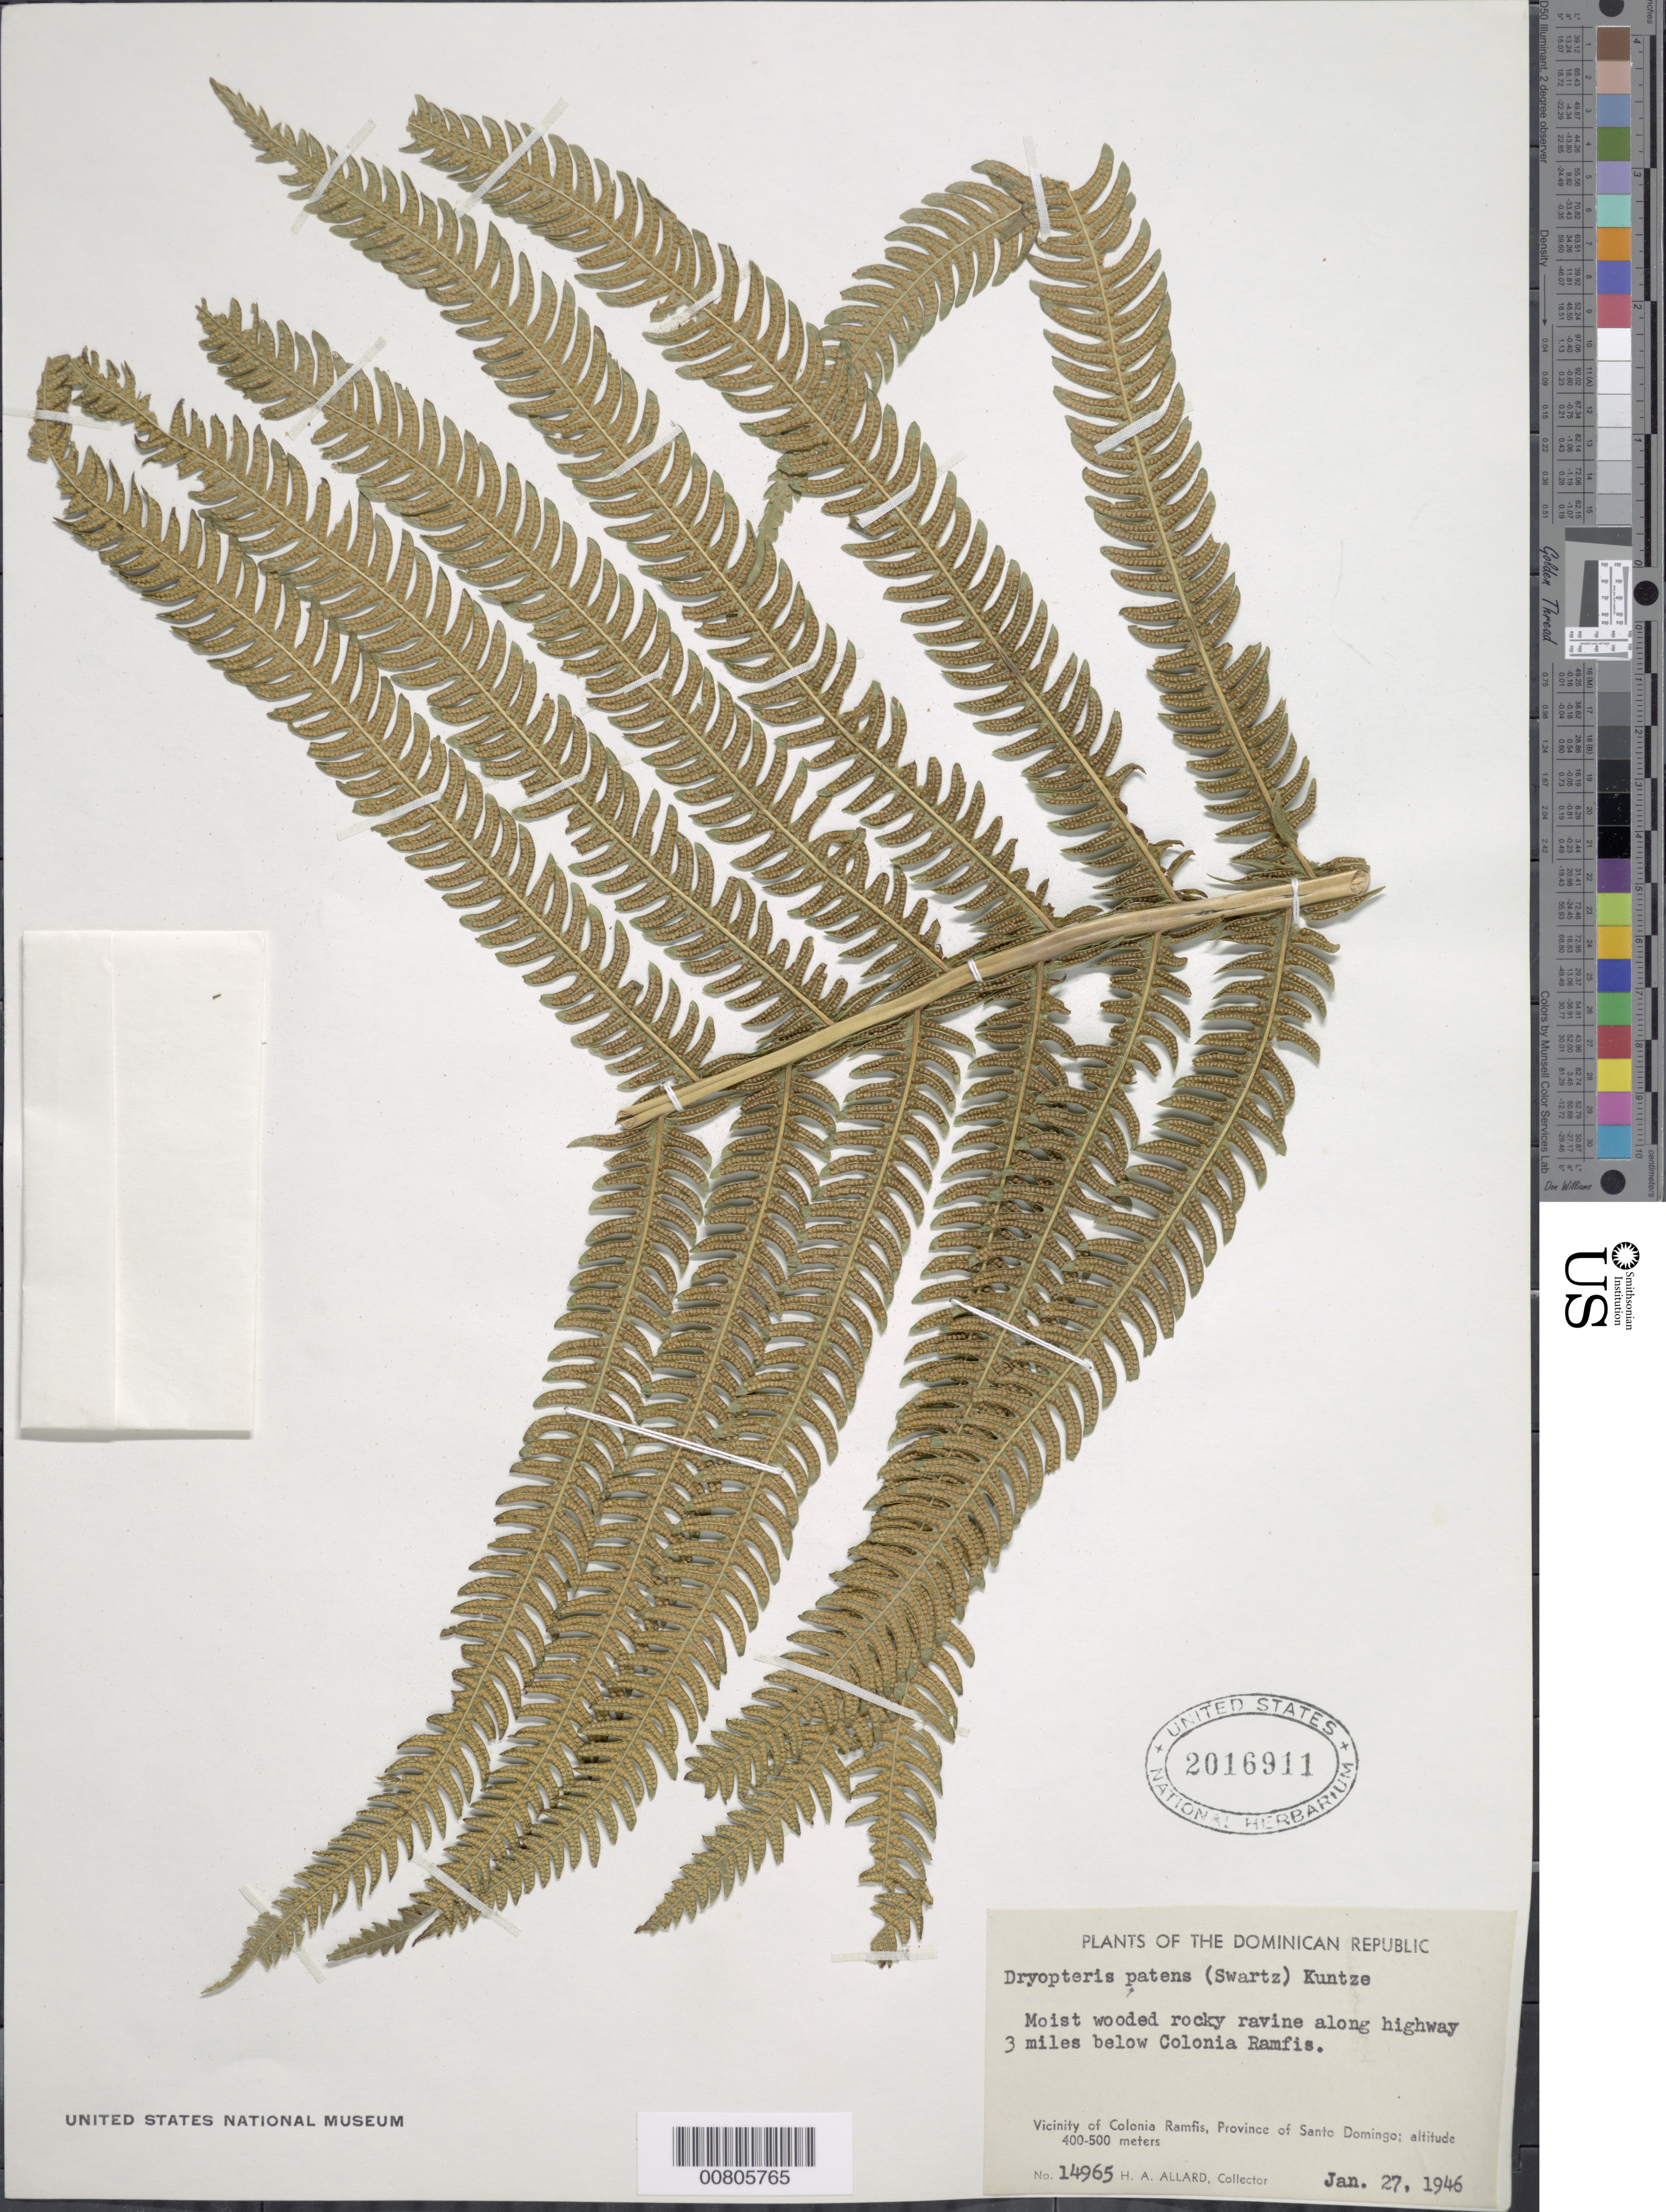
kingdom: Plantae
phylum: Tracheophyta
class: Polypodiopsida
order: Polypodiales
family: Thelypteridaceae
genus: Christella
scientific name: Christella patens var. patens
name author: (Sw.) Holttum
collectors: H. A. Allard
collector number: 14965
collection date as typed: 27 Jan 1946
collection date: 1946-01-27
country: Dominican Republic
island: Hispaniola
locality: Prov. Santo Domingo, 3 miles below Colonia Ramfis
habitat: Moist wooded rocky ravine along highway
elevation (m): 400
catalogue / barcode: US 2016911